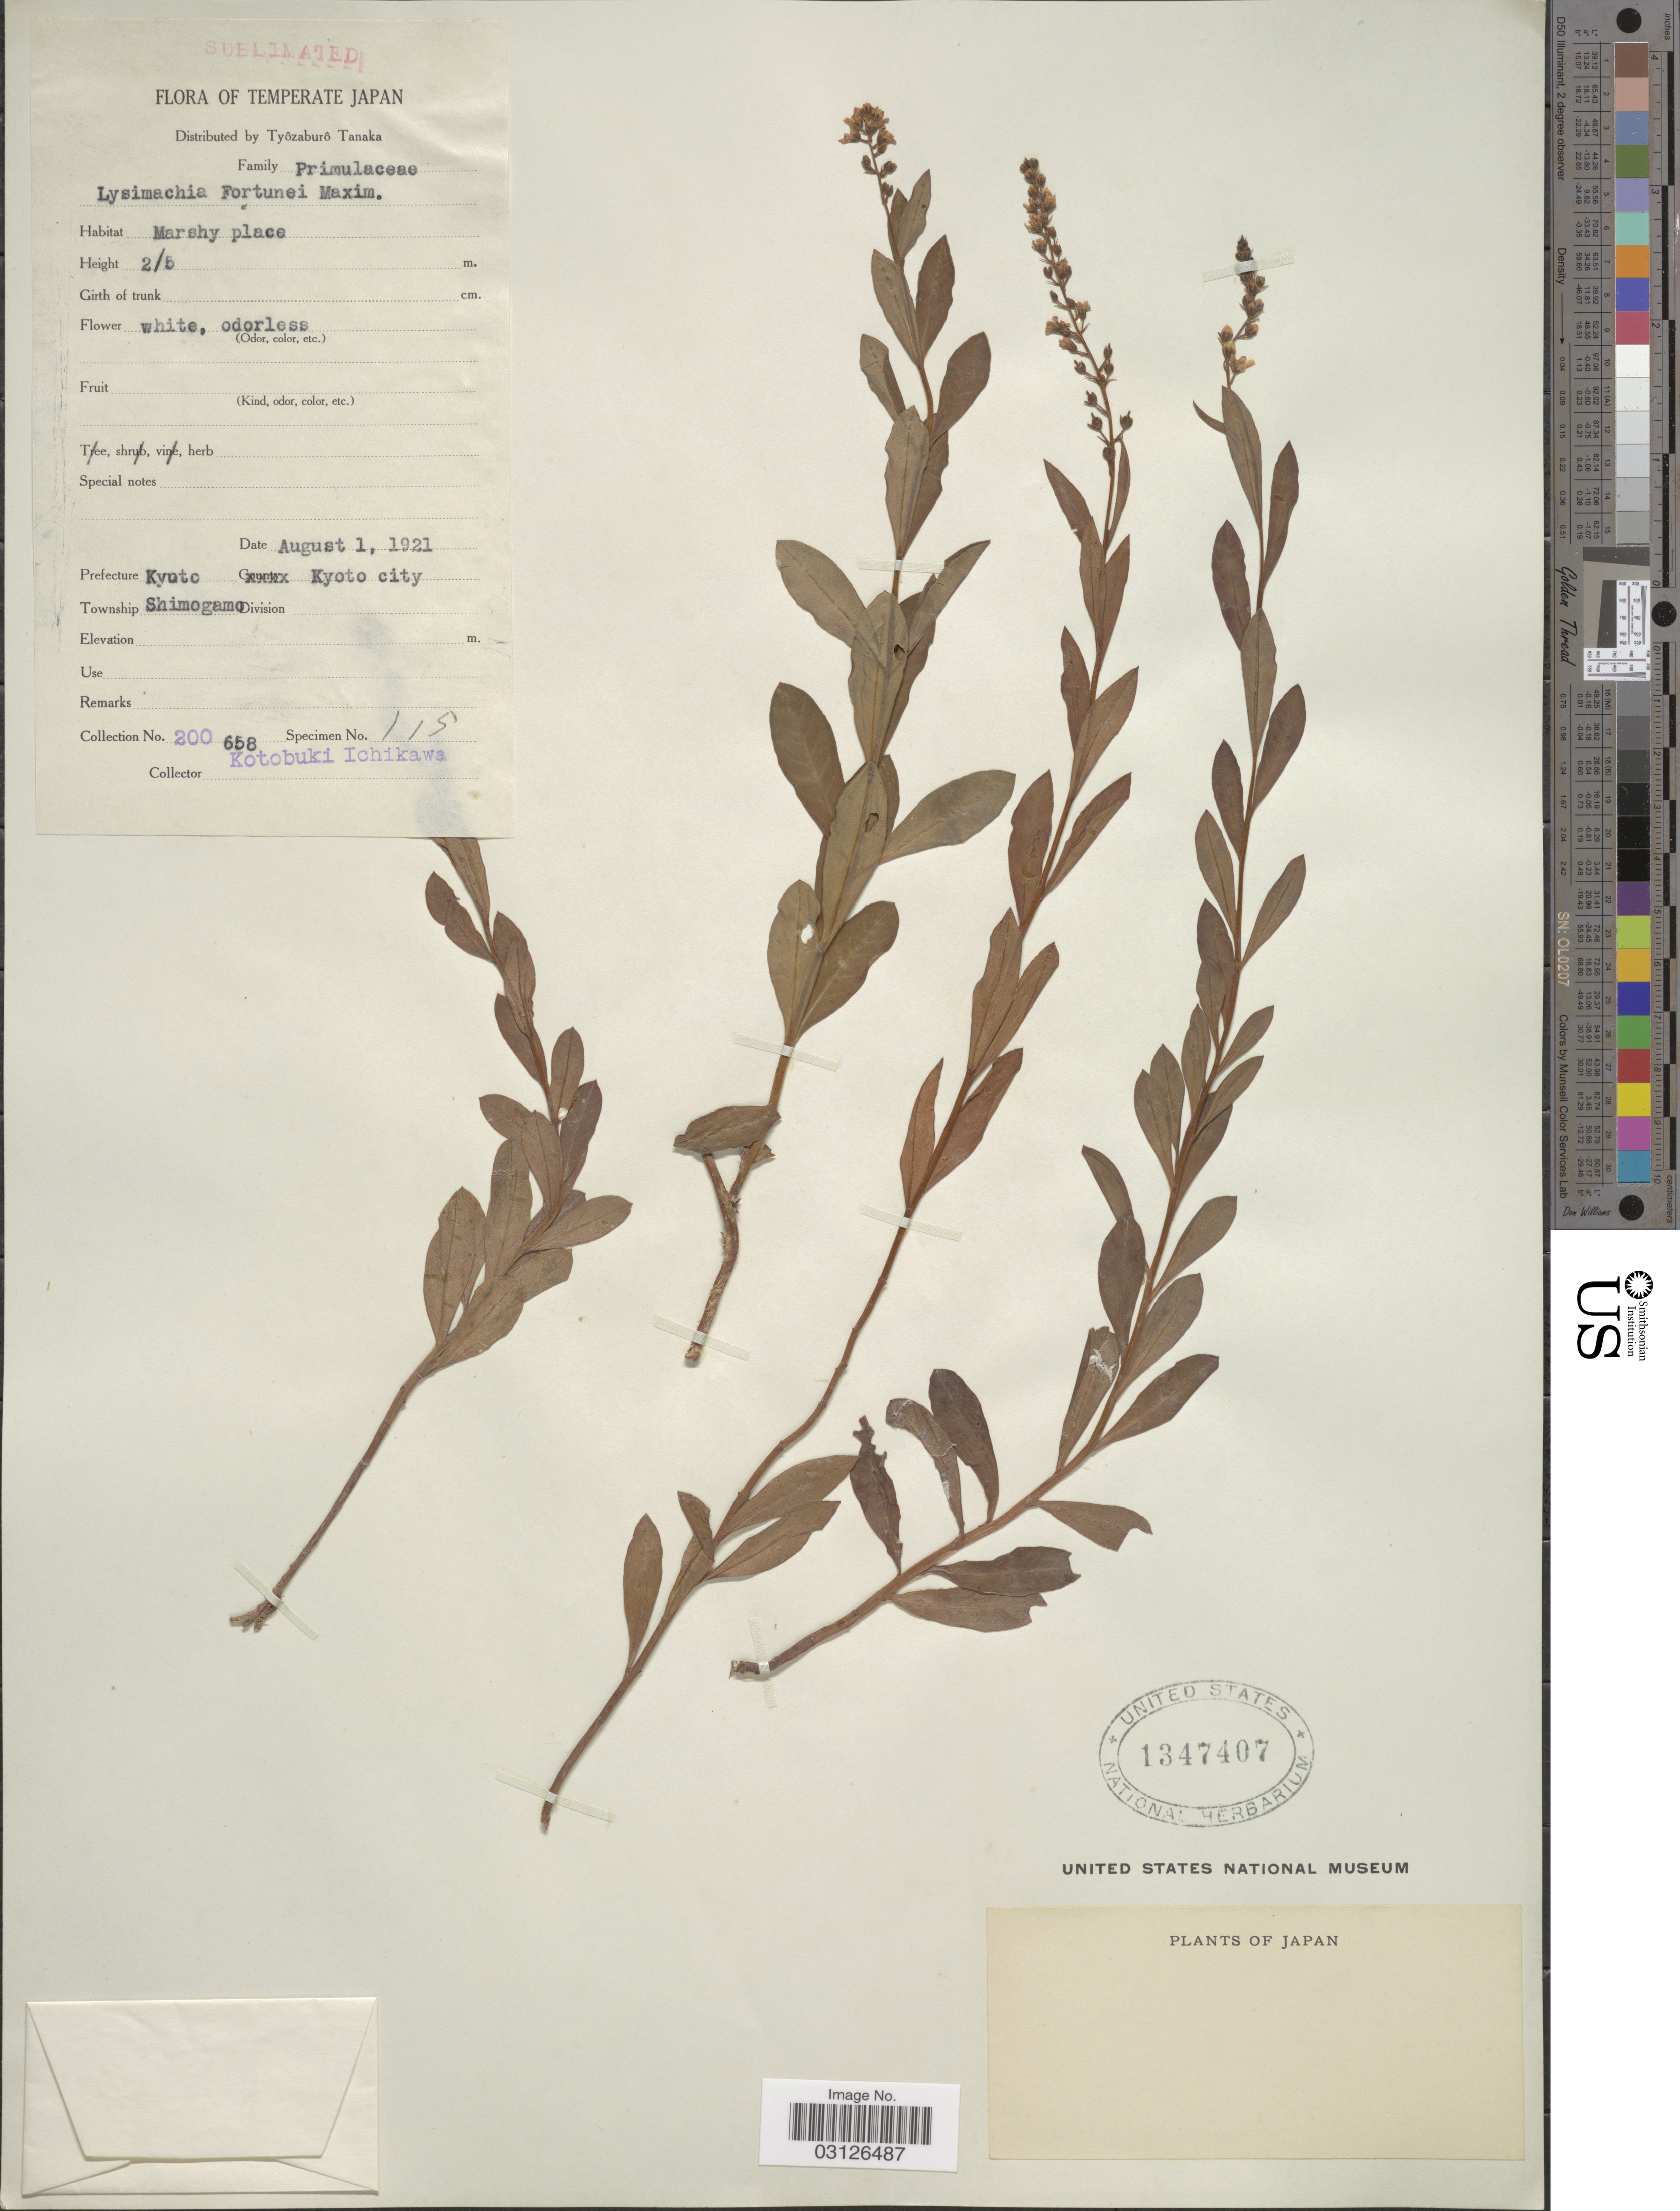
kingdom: Plantae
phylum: Tracheophyta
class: Magnoliopsida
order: Ericales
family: Primulaceae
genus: Lysimachia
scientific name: Lysimachia fortunei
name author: Maxim.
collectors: K. Ichikawa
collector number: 200658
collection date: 1921-08-01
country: Japan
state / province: Kyoto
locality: Prefecture Kyoto Kyoto City. Township Shimogami.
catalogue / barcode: US 1347407